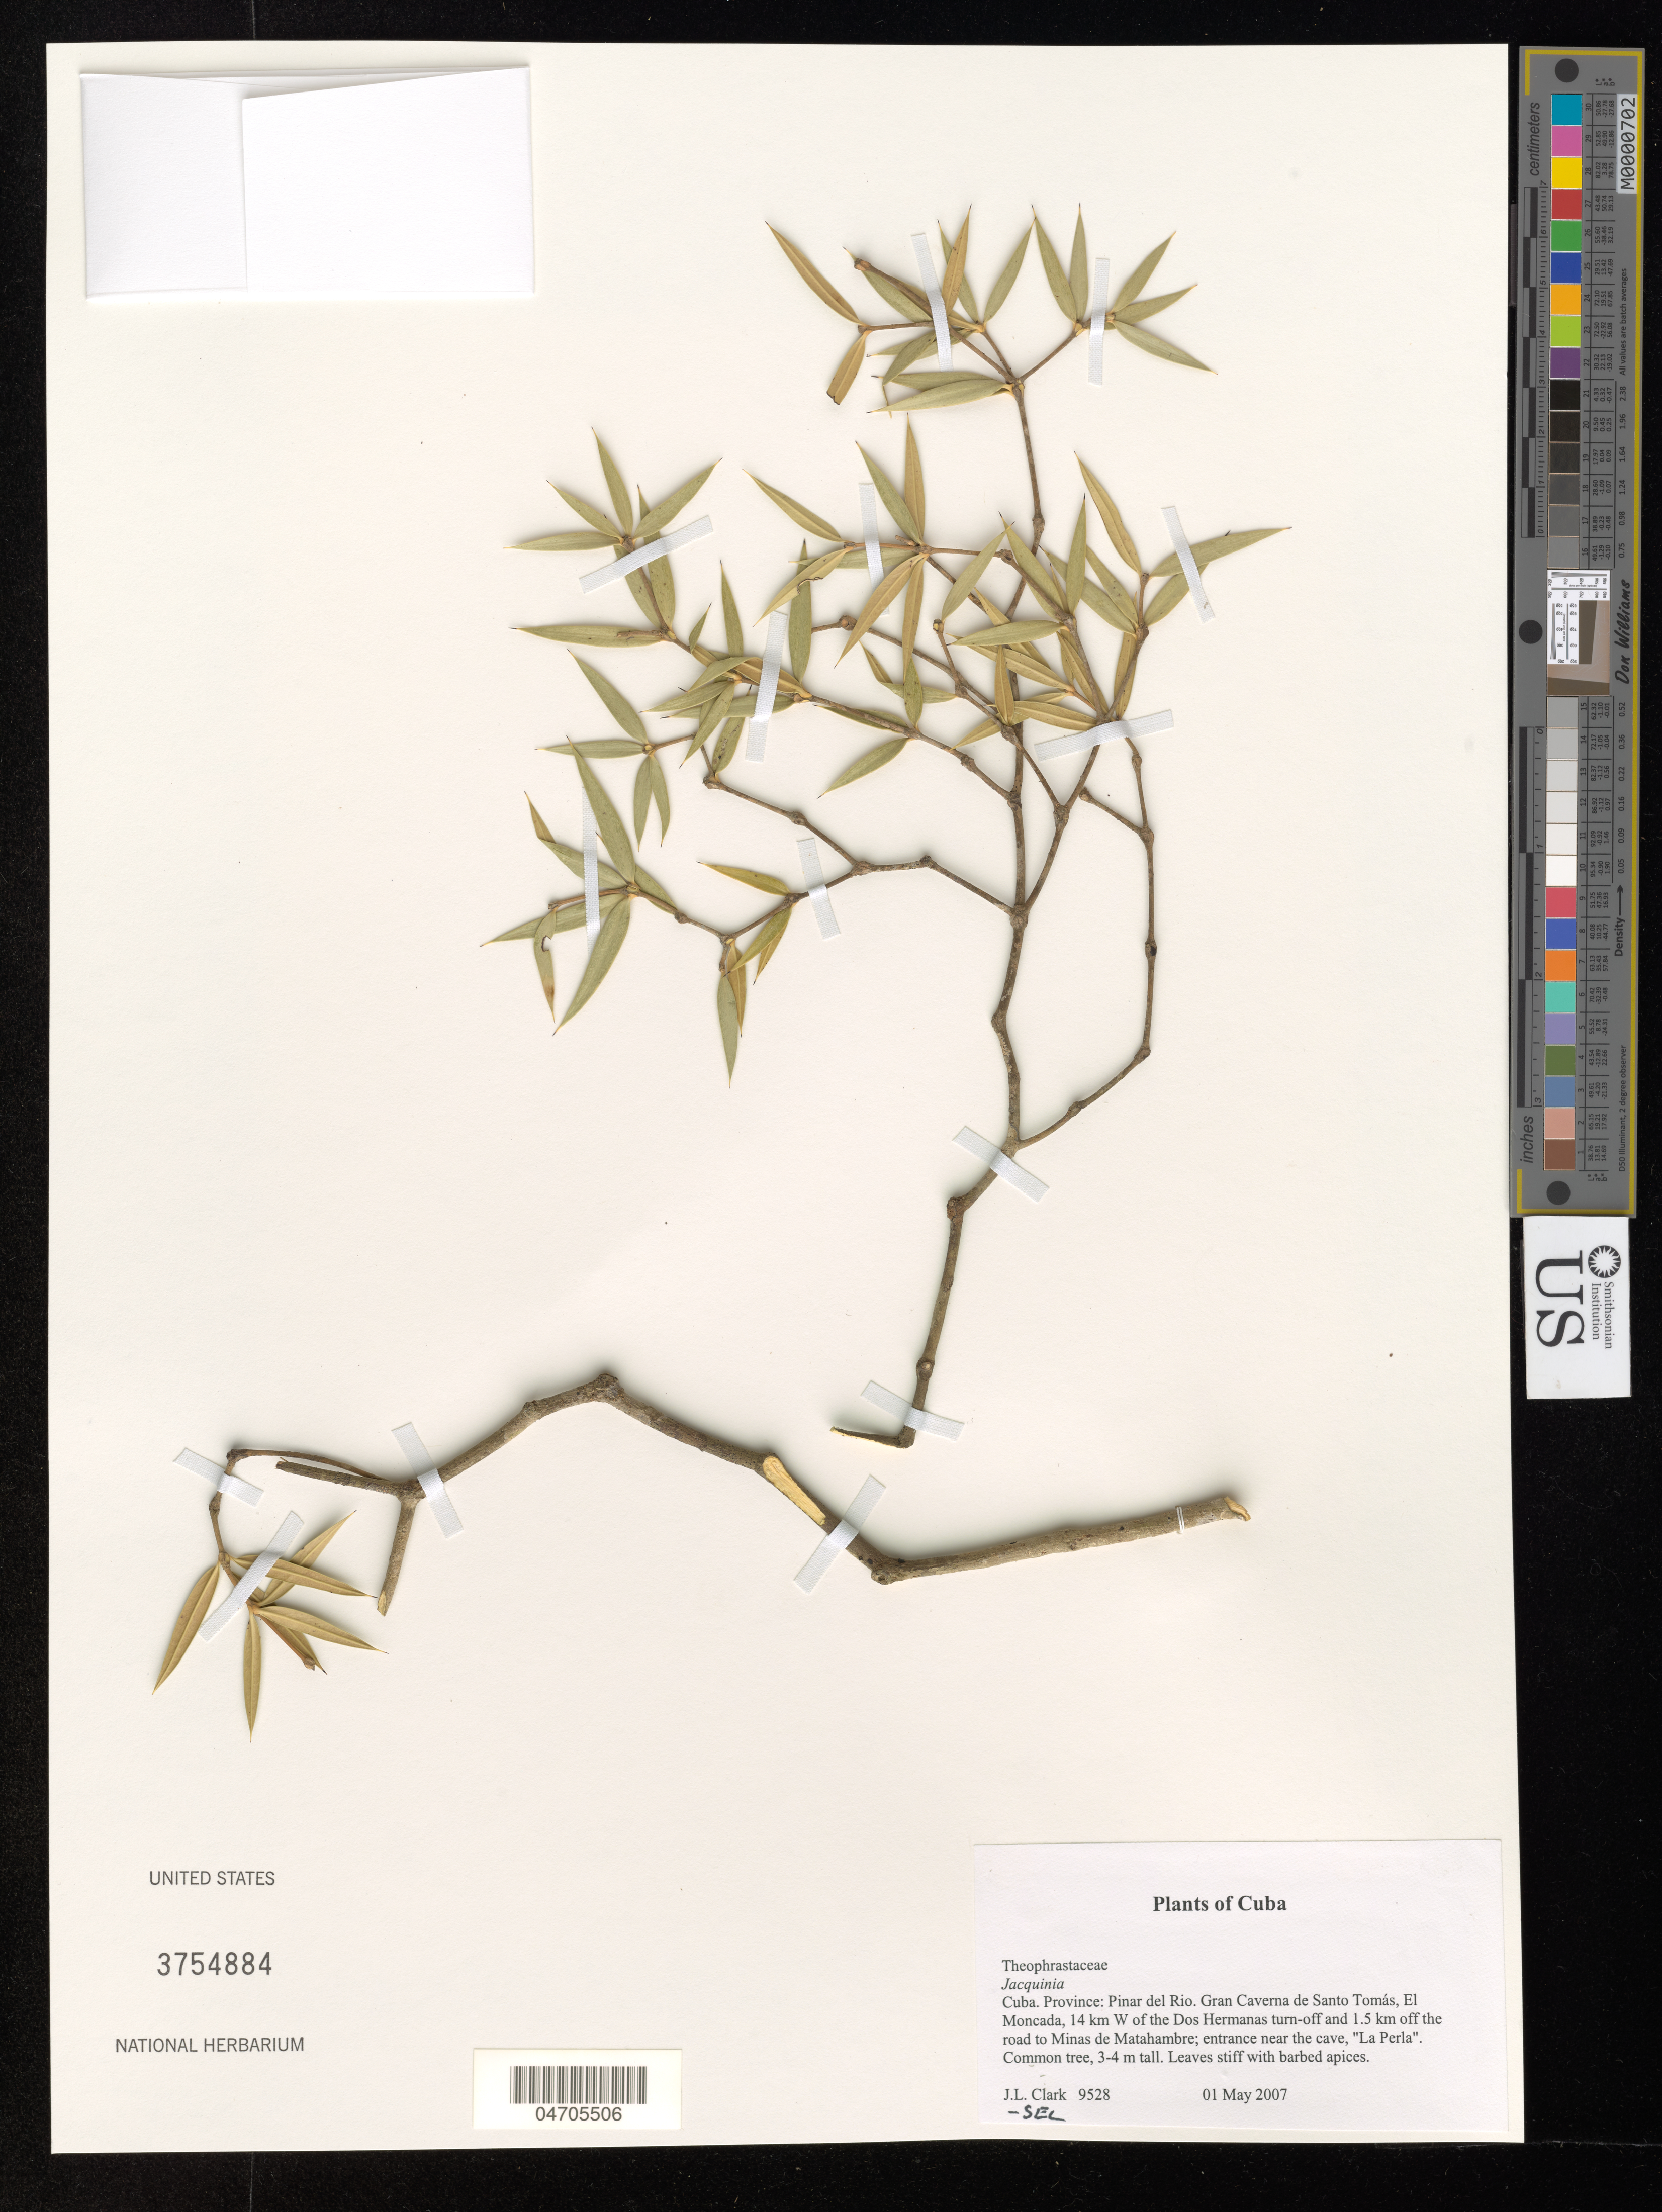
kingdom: Plantae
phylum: Tracheophyta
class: Magnoliopsida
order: Ericales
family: Primulaceae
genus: Jacquinia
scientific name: Jacquinia sp.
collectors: J. L. Clark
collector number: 9528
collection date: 2007-05-01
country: Cuba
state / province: Pinar del Río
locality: Gran Caverna de Santo Tomás, El Moncada, 14 km W of the Dos Hermanas turn-off and 1.5 km off the road to Minas de Matahambre; entrance near the cave, "La Perva".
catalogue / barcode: US 3754884